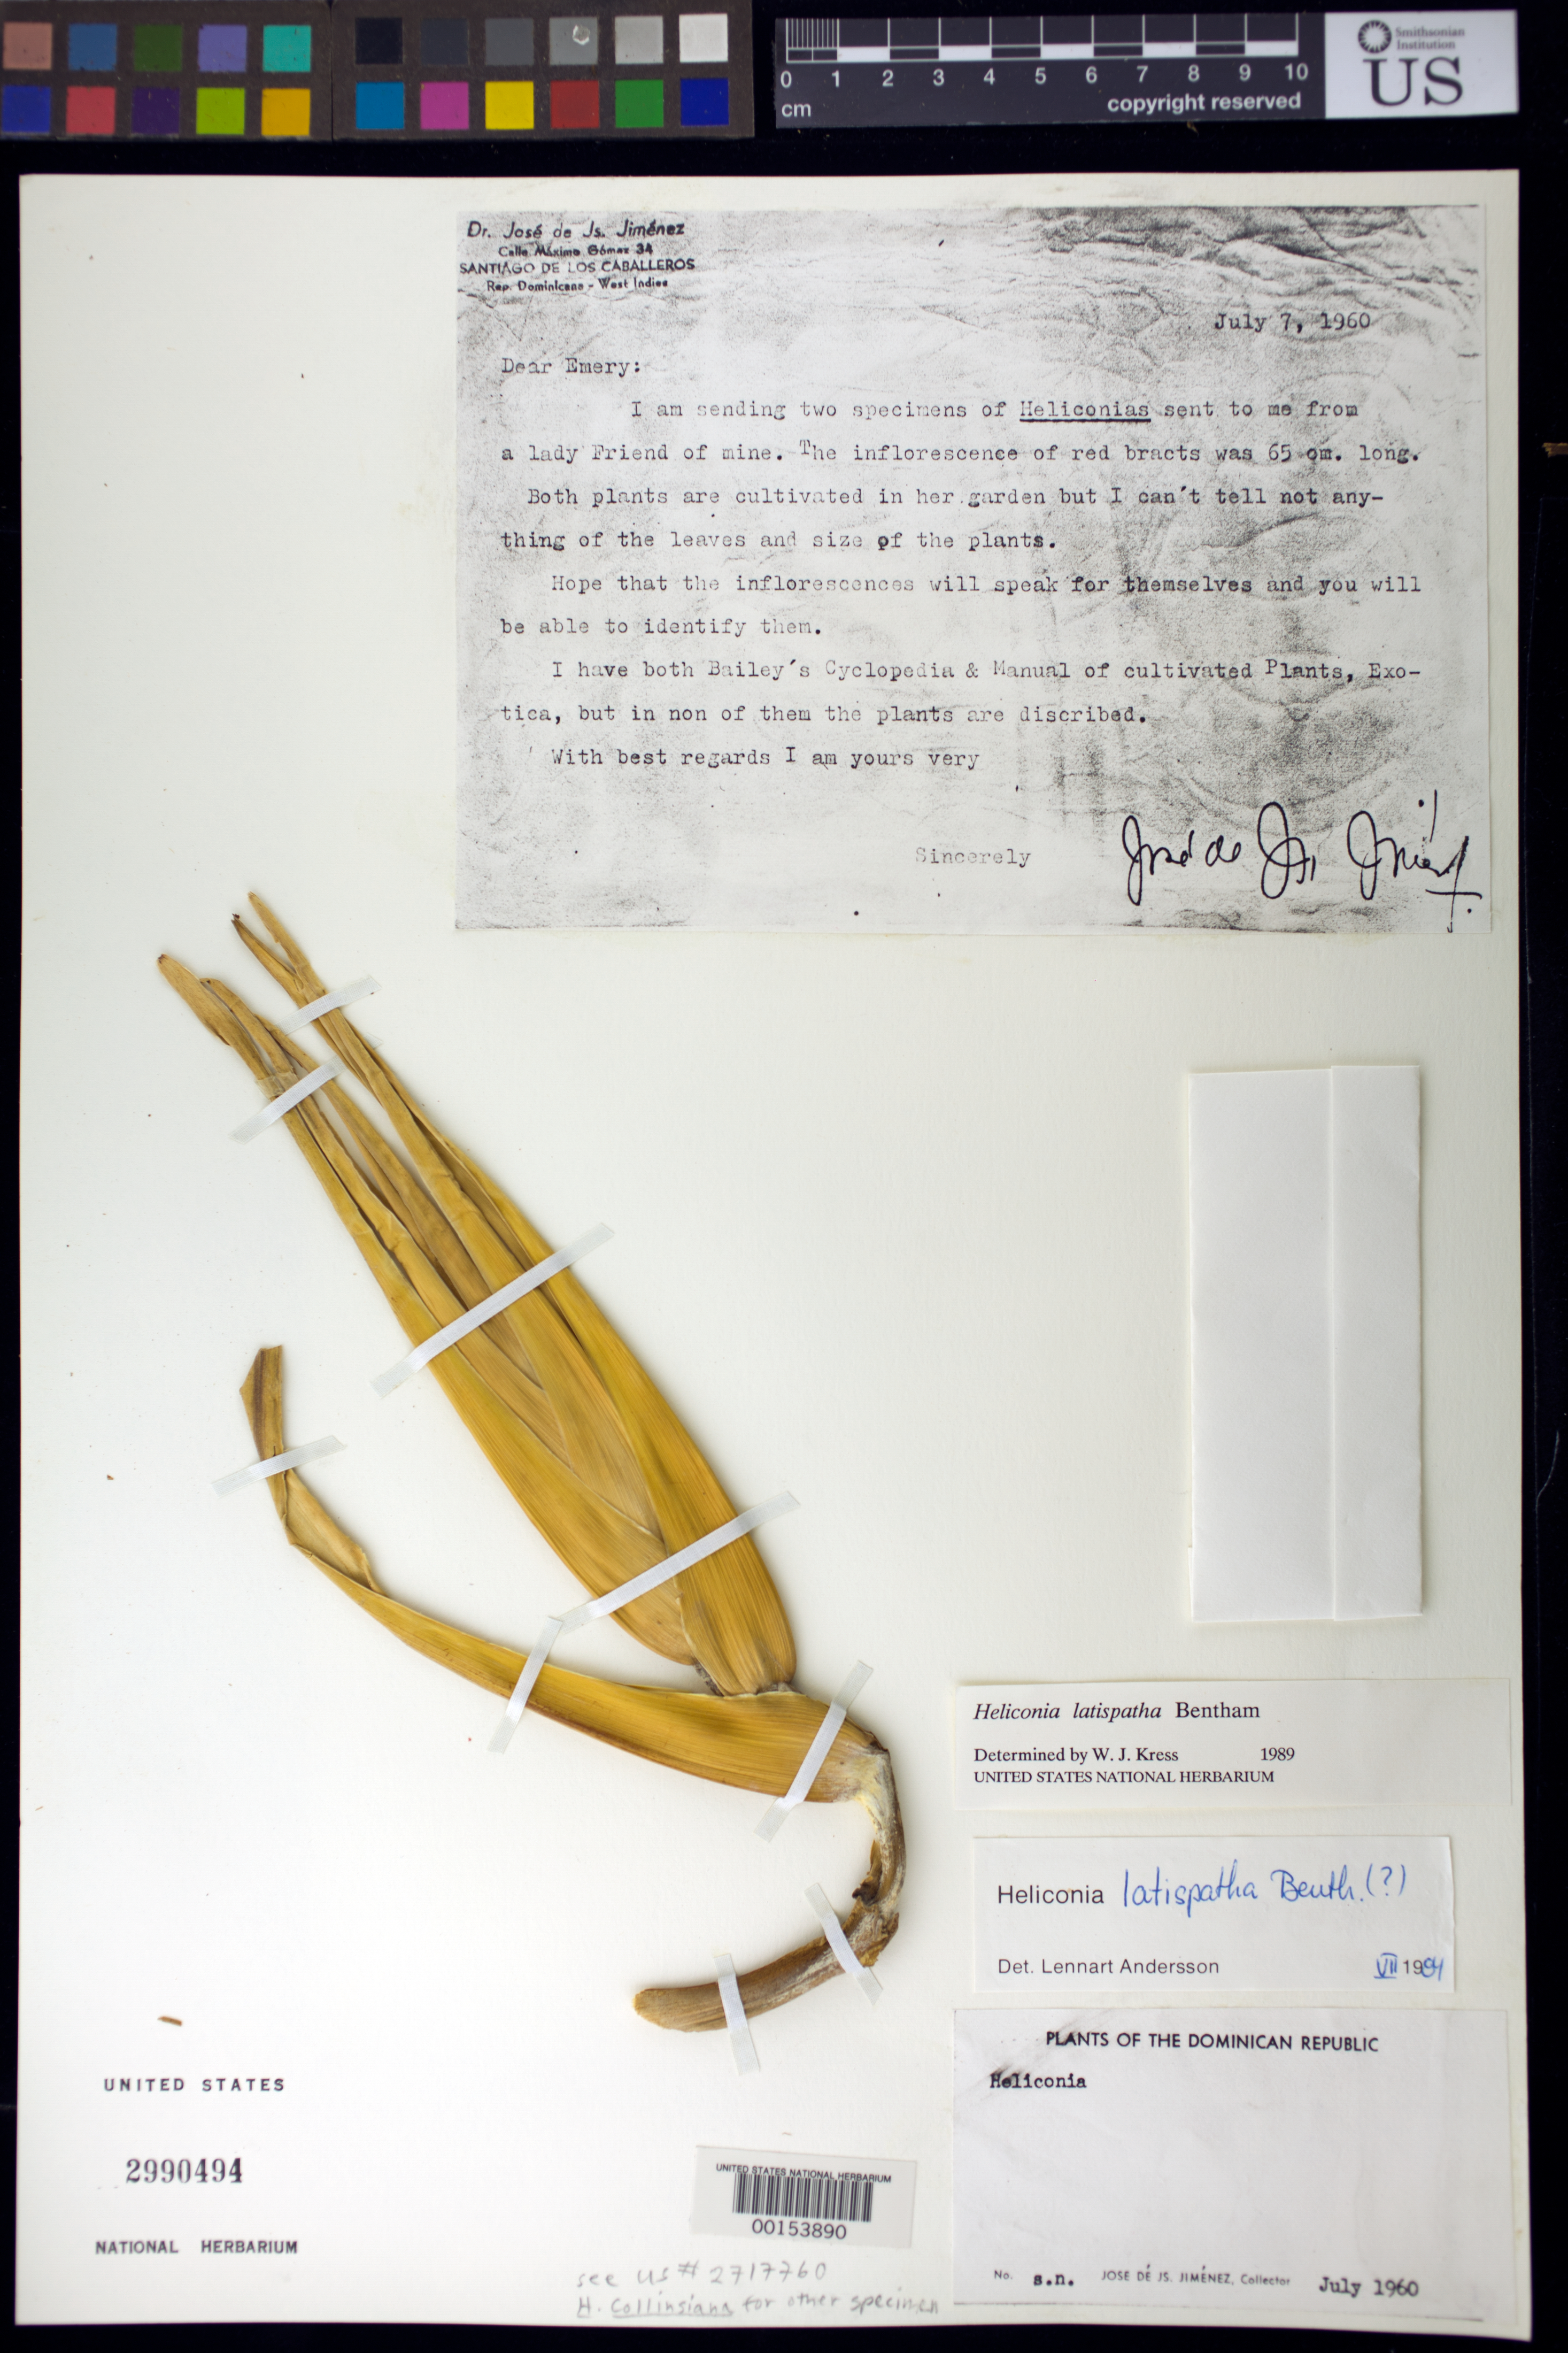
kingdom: Plantae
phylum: Tracheophyta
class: Liliopsida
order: Zingiberales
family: Heliconiaceae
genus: Heliconia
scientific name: Heliconia latispatha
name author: Benth.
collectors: J. J. Jiménez Almonte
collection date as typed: Jul 1960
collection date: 1960-07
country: Dominican Republic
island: Hispaniola Island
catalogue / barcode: US 2990494